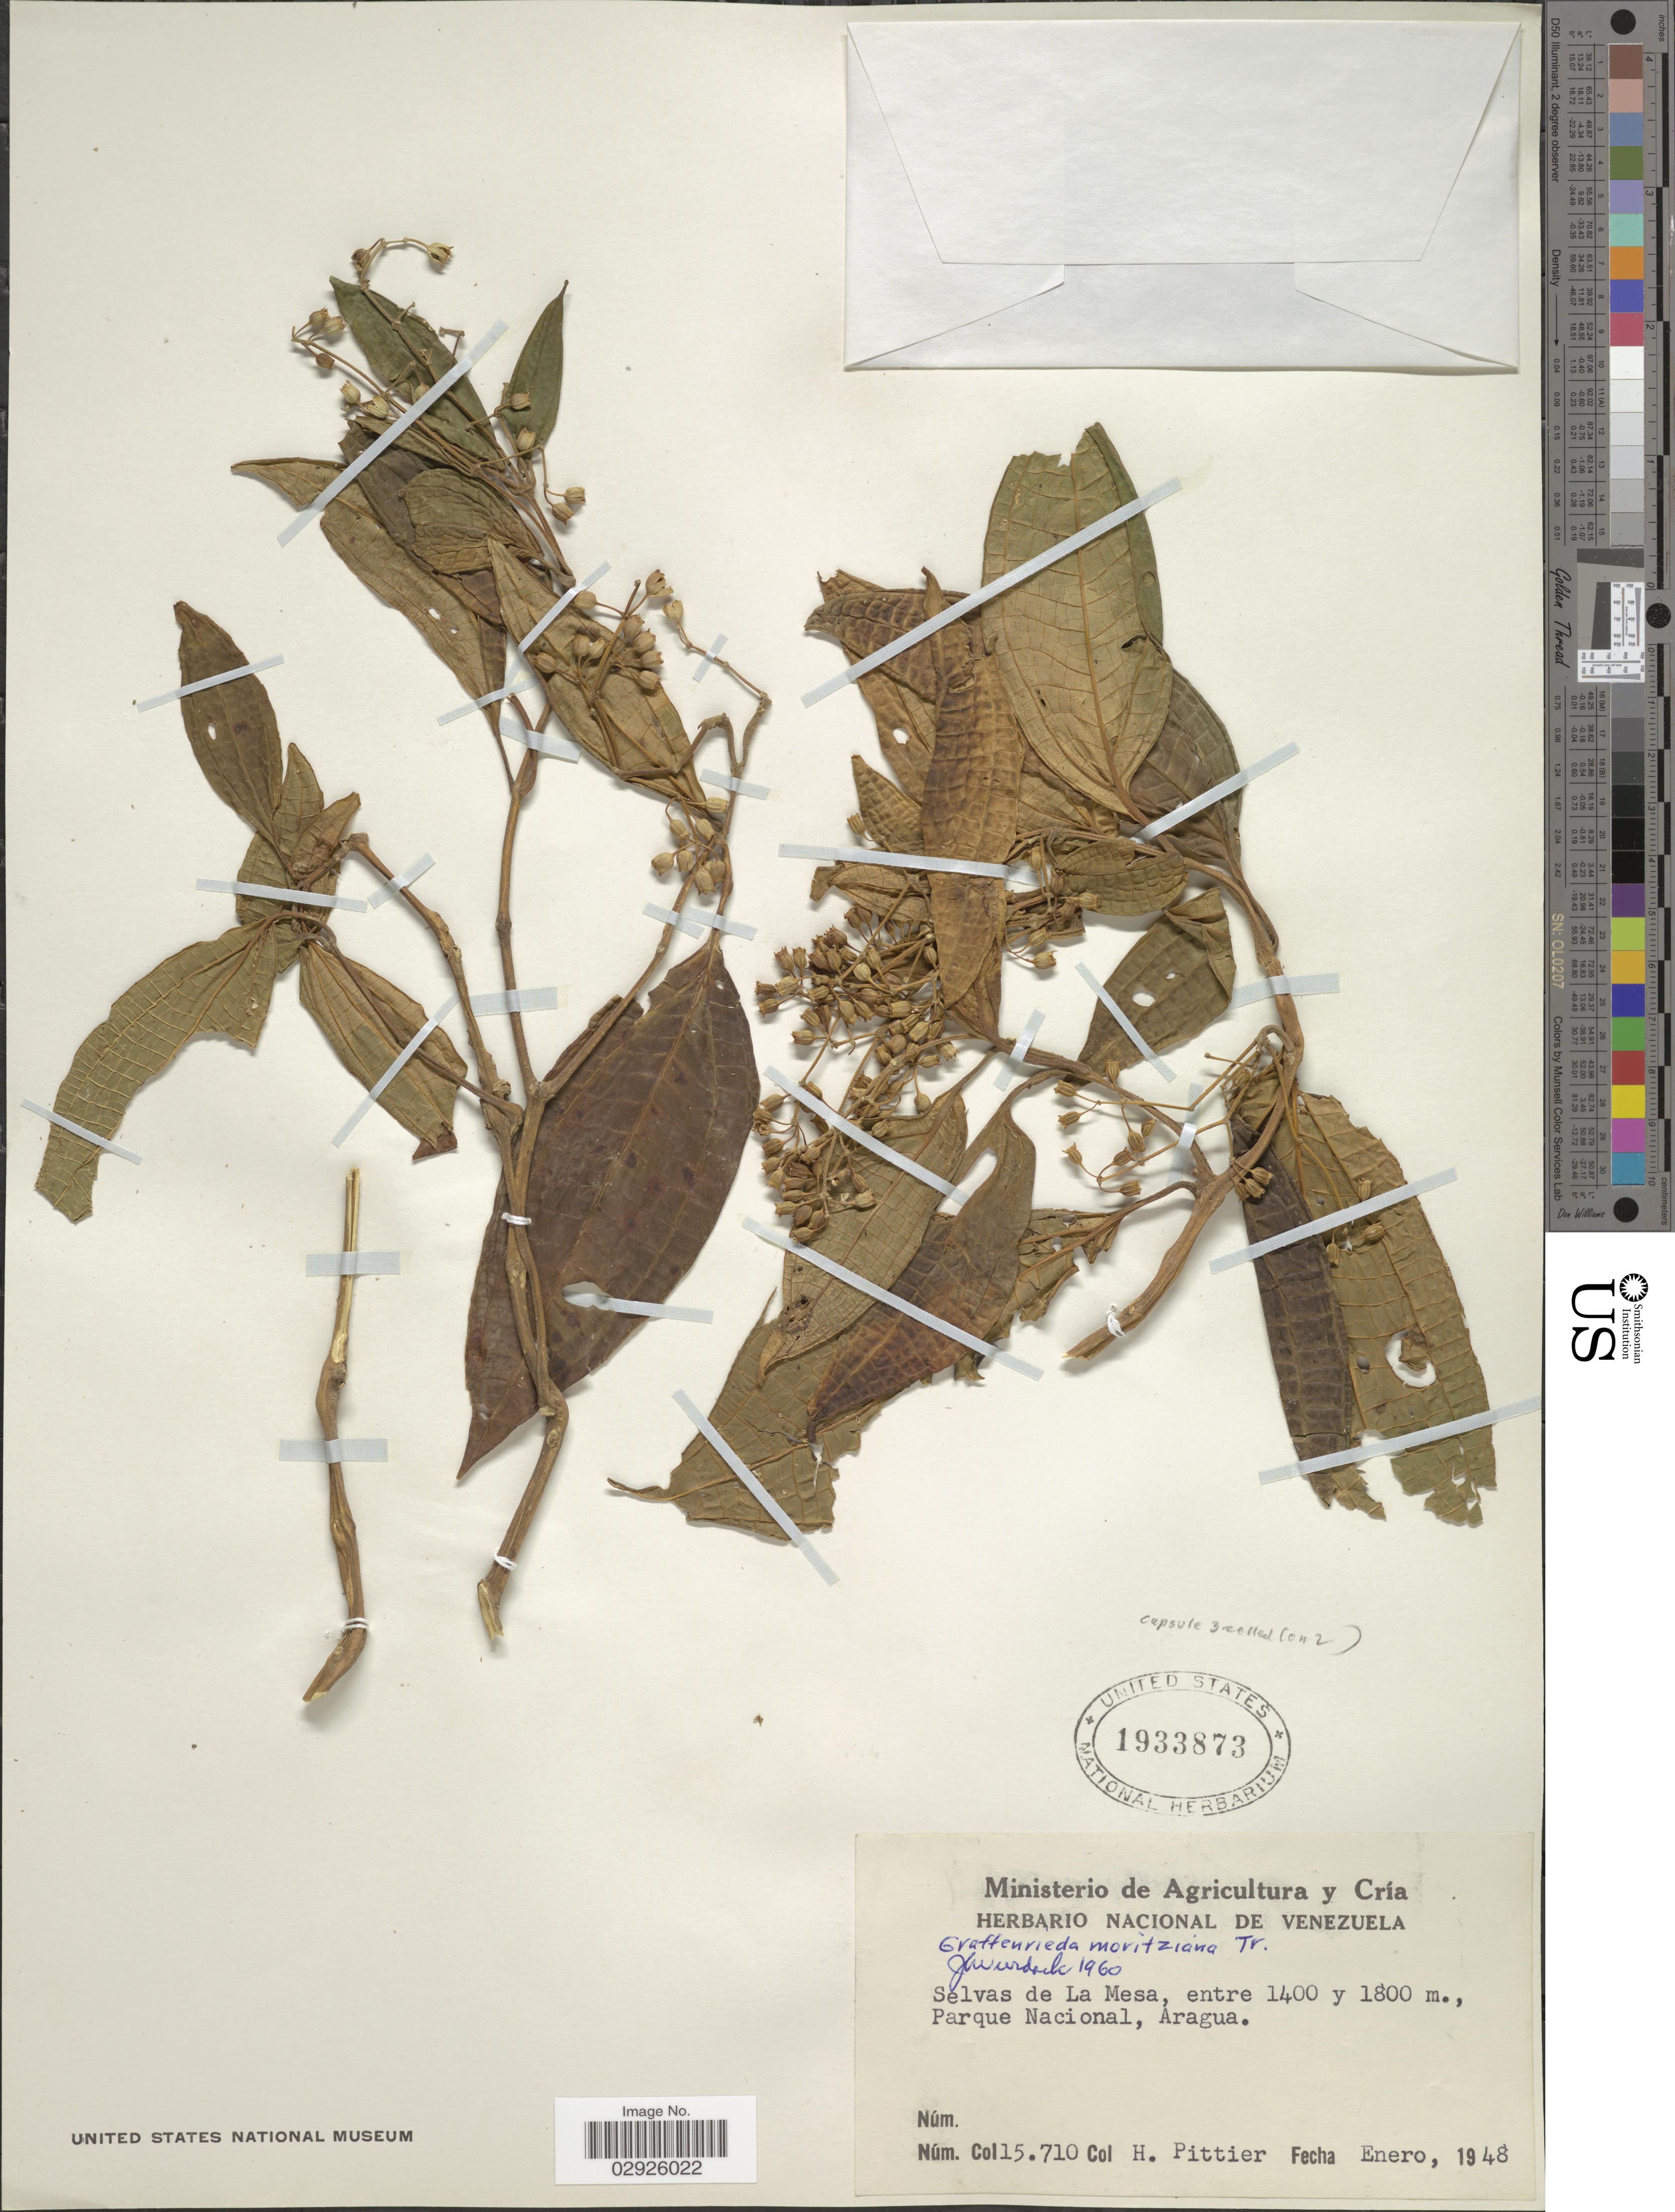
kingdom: Plantae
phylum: Tracheophyta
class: Magnoliopsida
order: Myrtales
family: Melastomataceae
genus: Graffenrieda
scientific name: Graffenrieda moritziana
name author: Triana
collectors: H. F. Pittier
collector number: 15710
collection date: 1948-01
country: Venezuela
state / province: Aragua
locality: Selvas de La Mesa, Parque Nacional.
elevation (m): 1400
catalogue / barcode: US 1933873